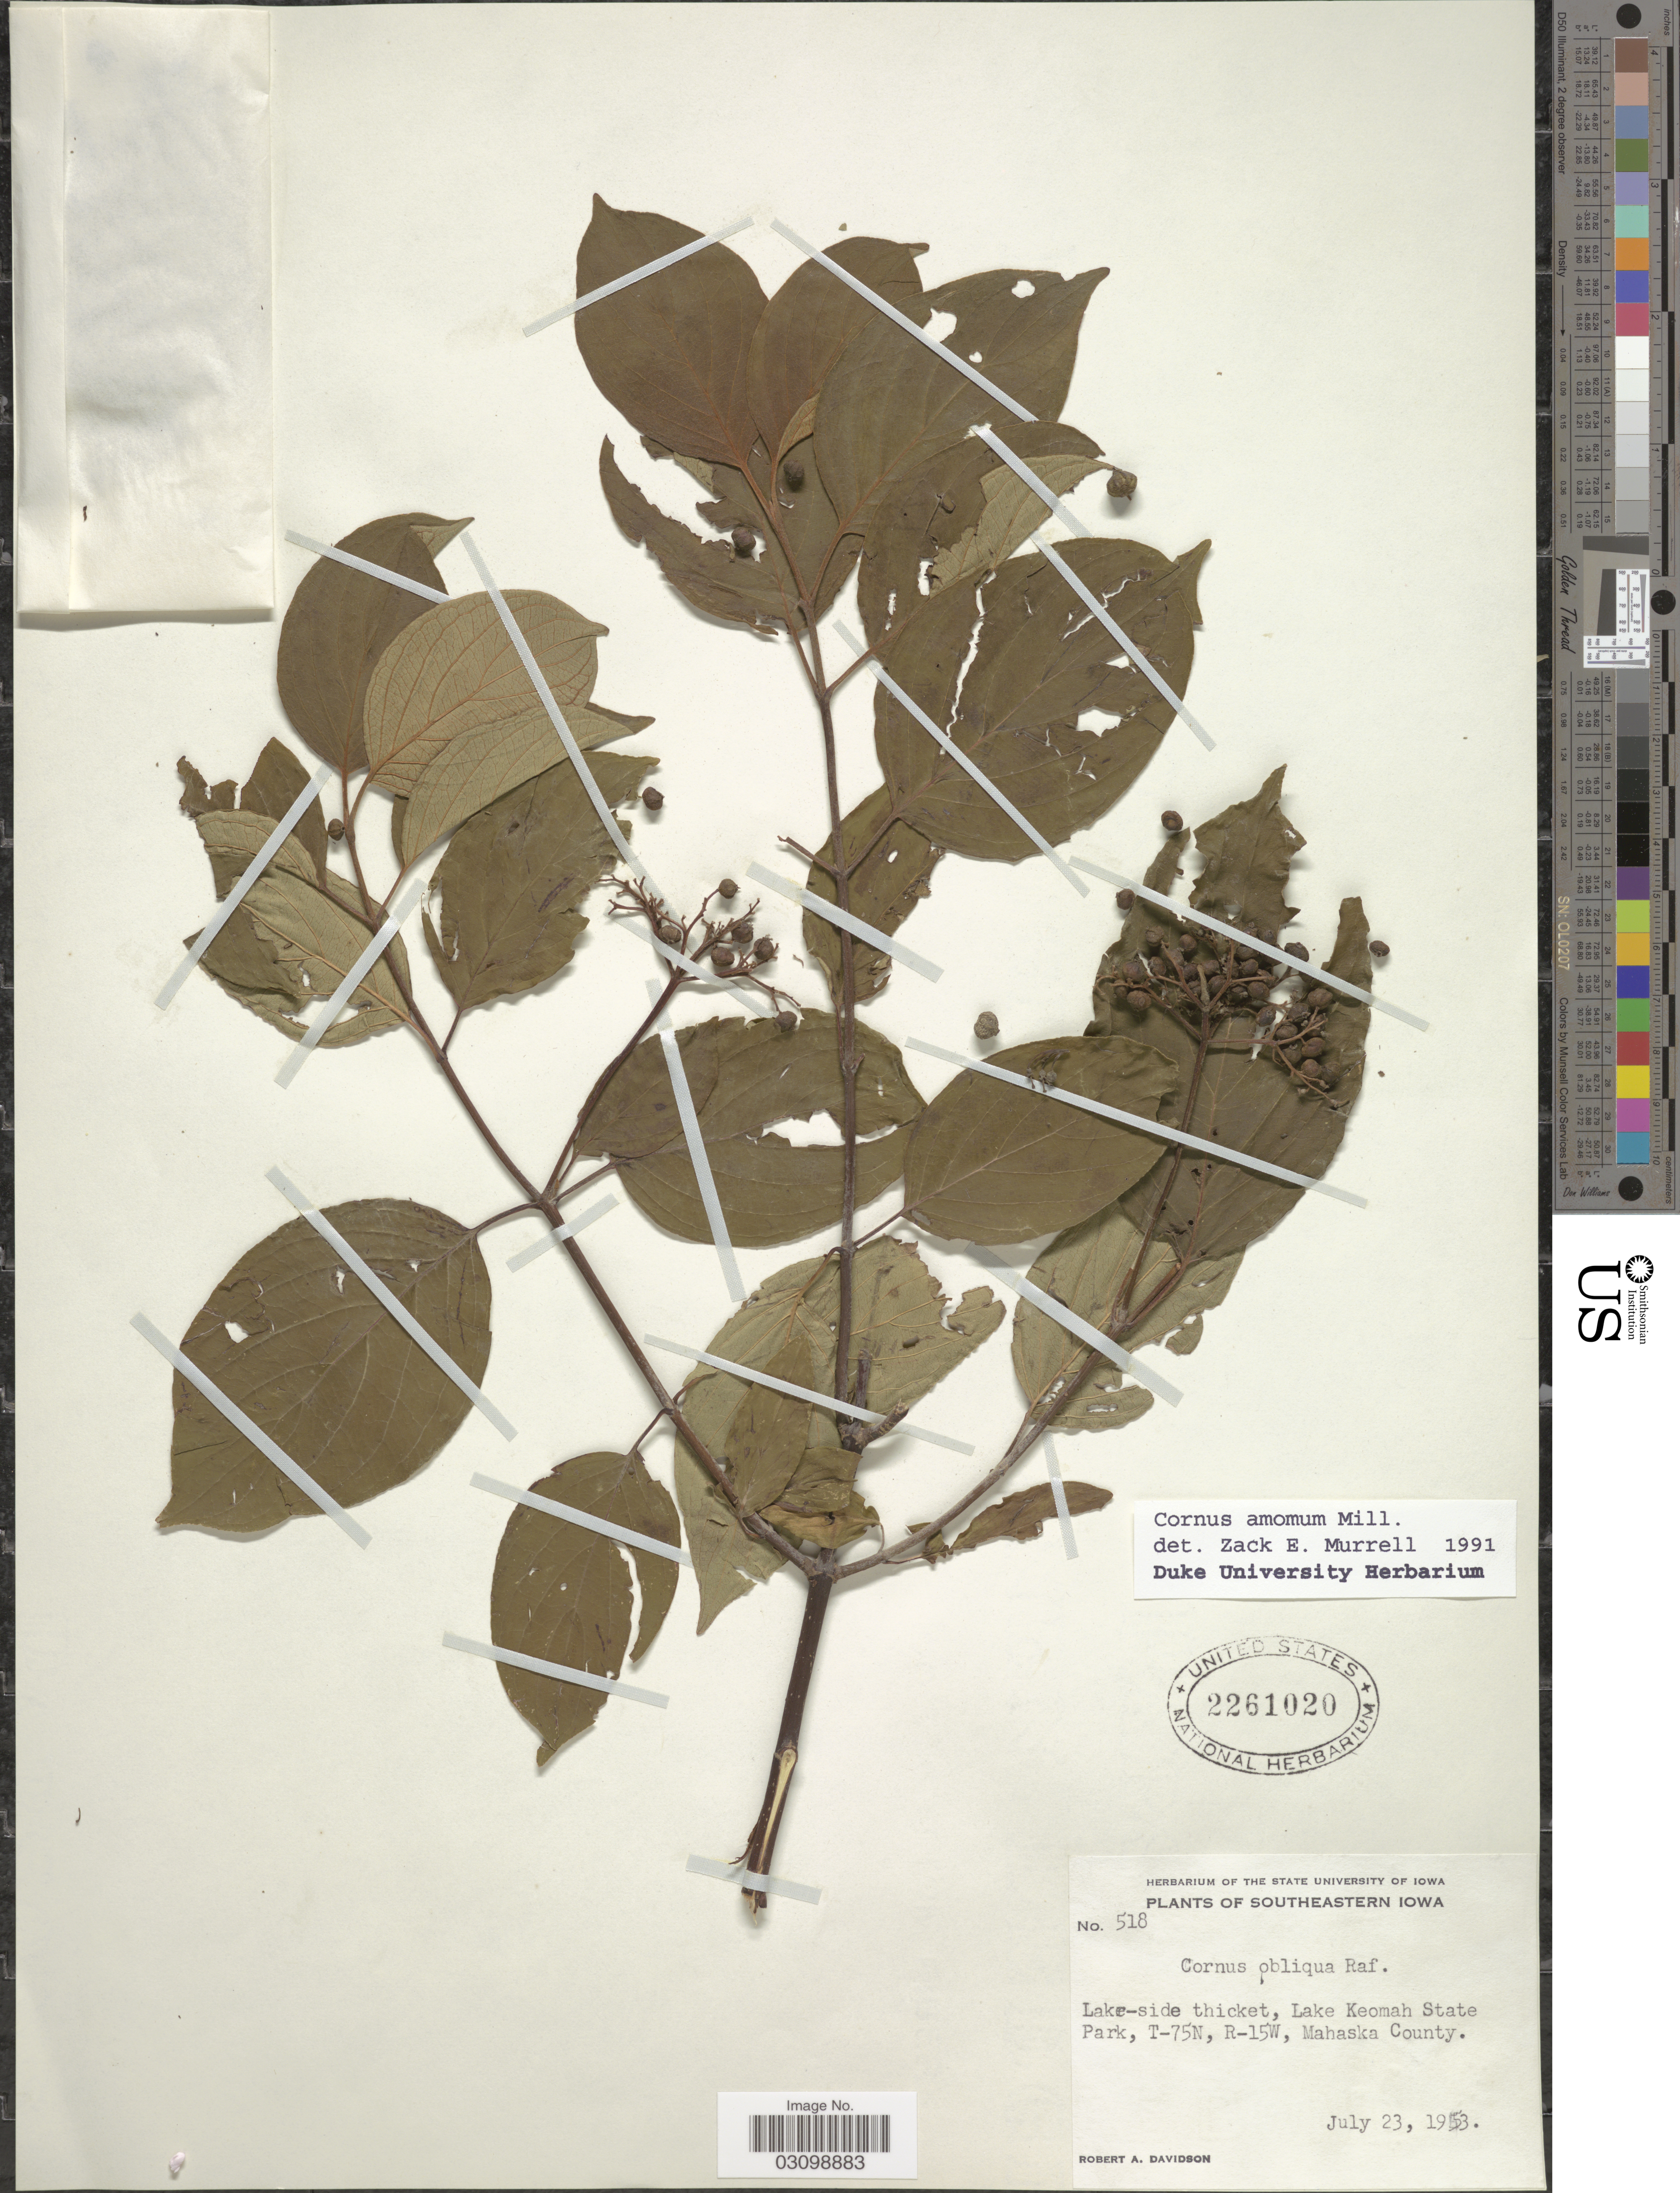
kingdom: Plantae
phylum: Tracheophyta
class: Magnoliopsida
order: Cornales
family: Cornaceae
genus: Cornus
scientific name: Cornus amomum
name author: Mill.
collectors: R. A. Davidson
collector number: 518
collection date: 1953-07-23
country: United States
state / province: Iowa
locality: Southeastern Iowa, Lake Keomah State Park, T-75N, R-15W, Mahaska County.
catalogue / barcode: US 2261020